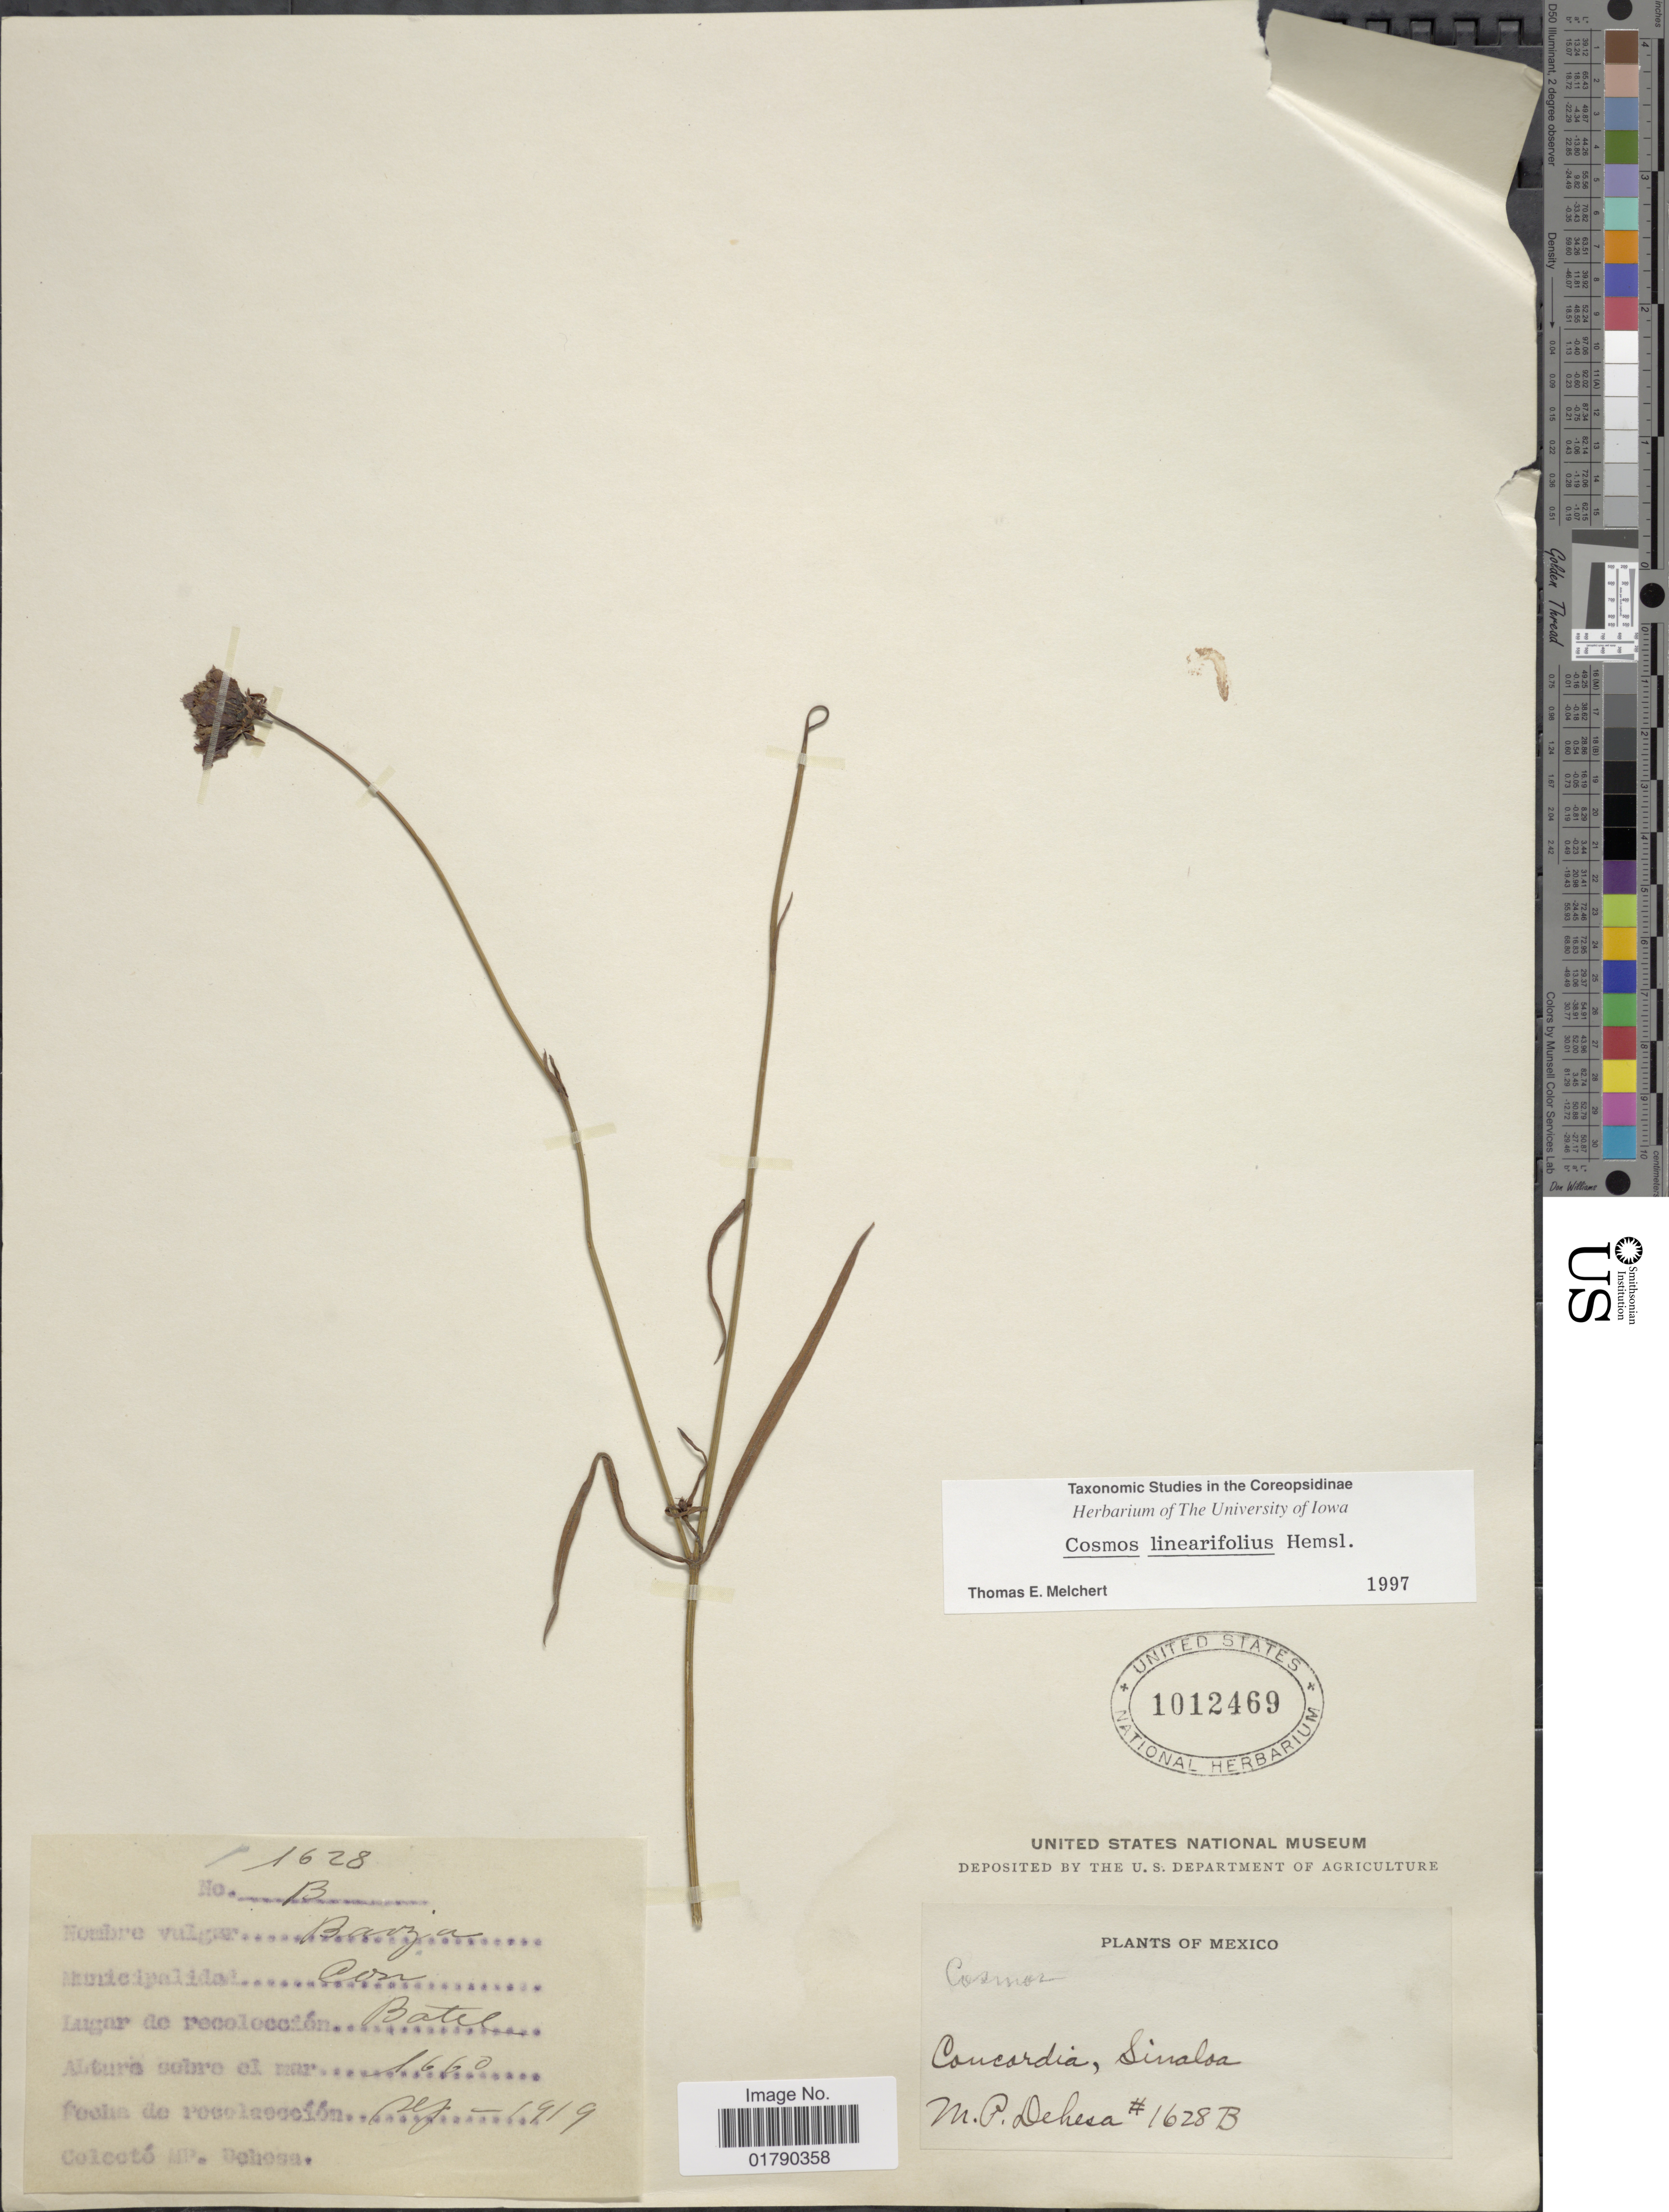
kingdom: Plantae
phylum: Tracheophyta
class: Magnoliopsida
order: Asterales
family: Asteraceae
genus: Cosmos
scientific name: Cosmos linearifolius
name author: (Sch. Bip.) Hemsl.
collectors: M. Dehesa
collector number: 1628B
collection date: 1919-09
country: Mexico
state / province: Sinaloa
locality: Concordia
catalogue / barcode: US 1012469